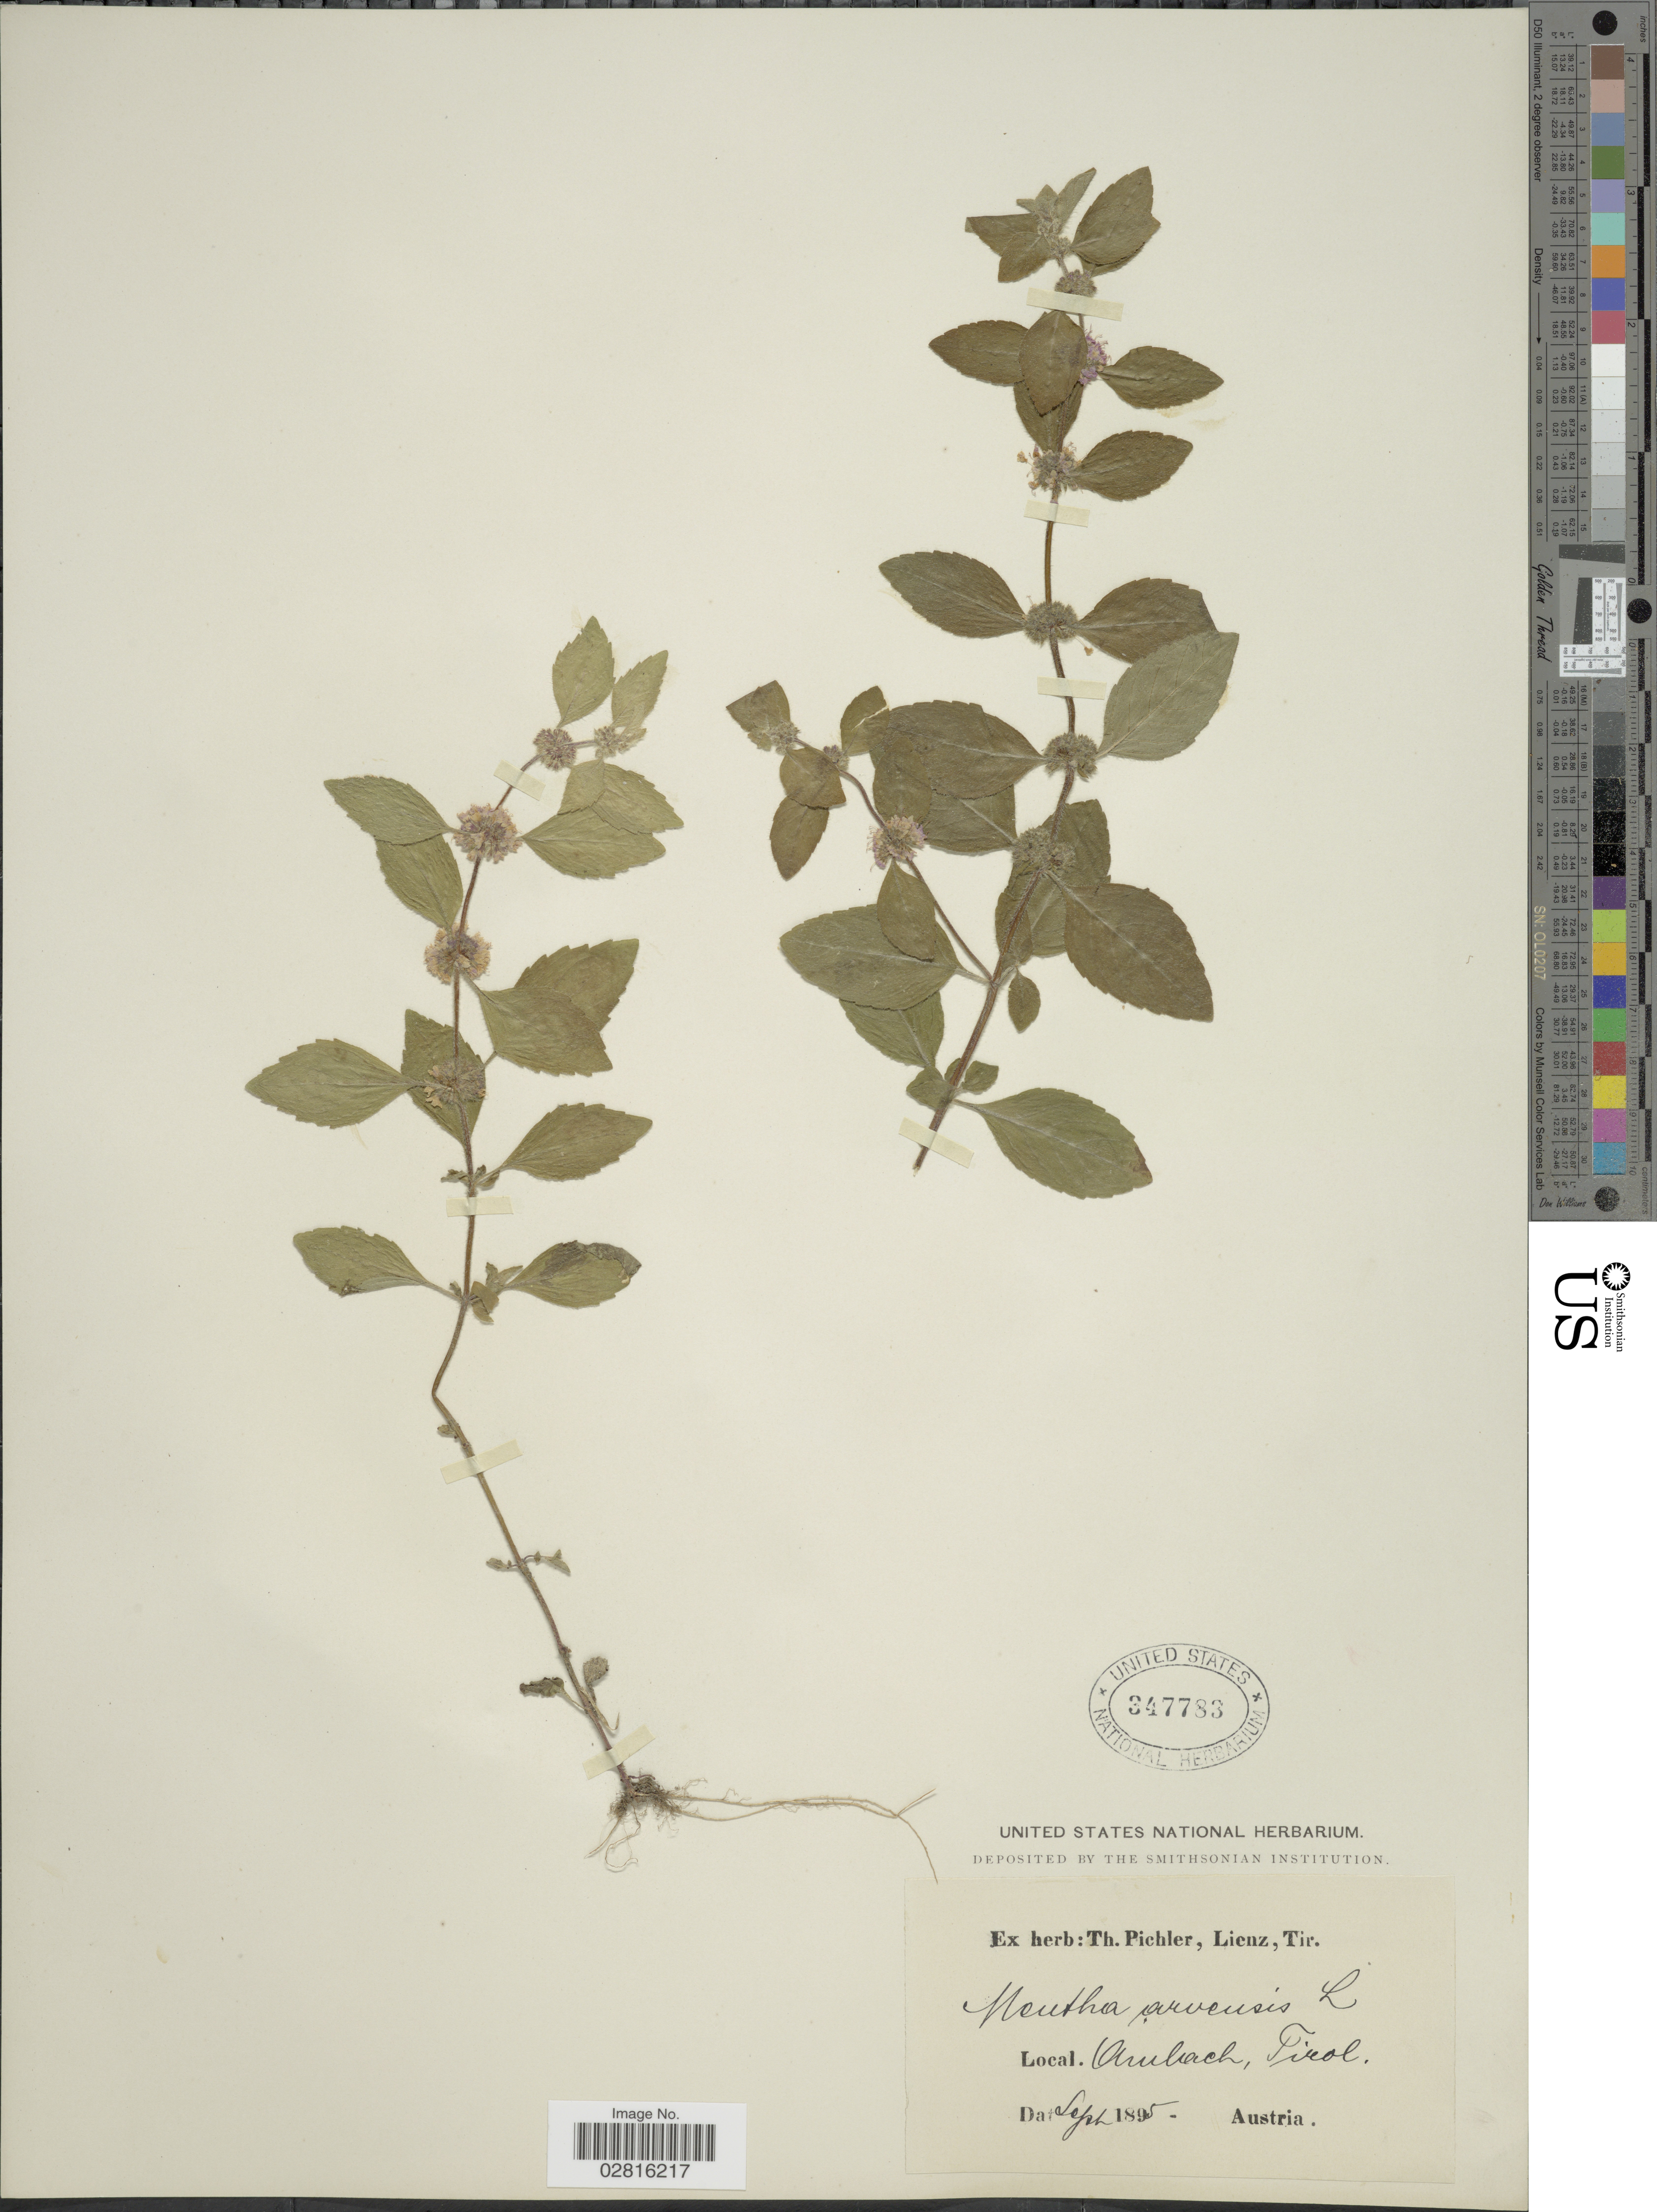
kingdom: Plantae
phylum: Tracheophyta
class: Magnoliopsida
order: Lamiales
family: Lamiaceae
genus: Mentha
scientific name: Mentha arvensis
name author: L.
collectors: T. Pichler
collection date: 1895-09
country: Austria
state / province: Tirol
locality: Ambach, Tirol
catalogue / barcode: US 347783